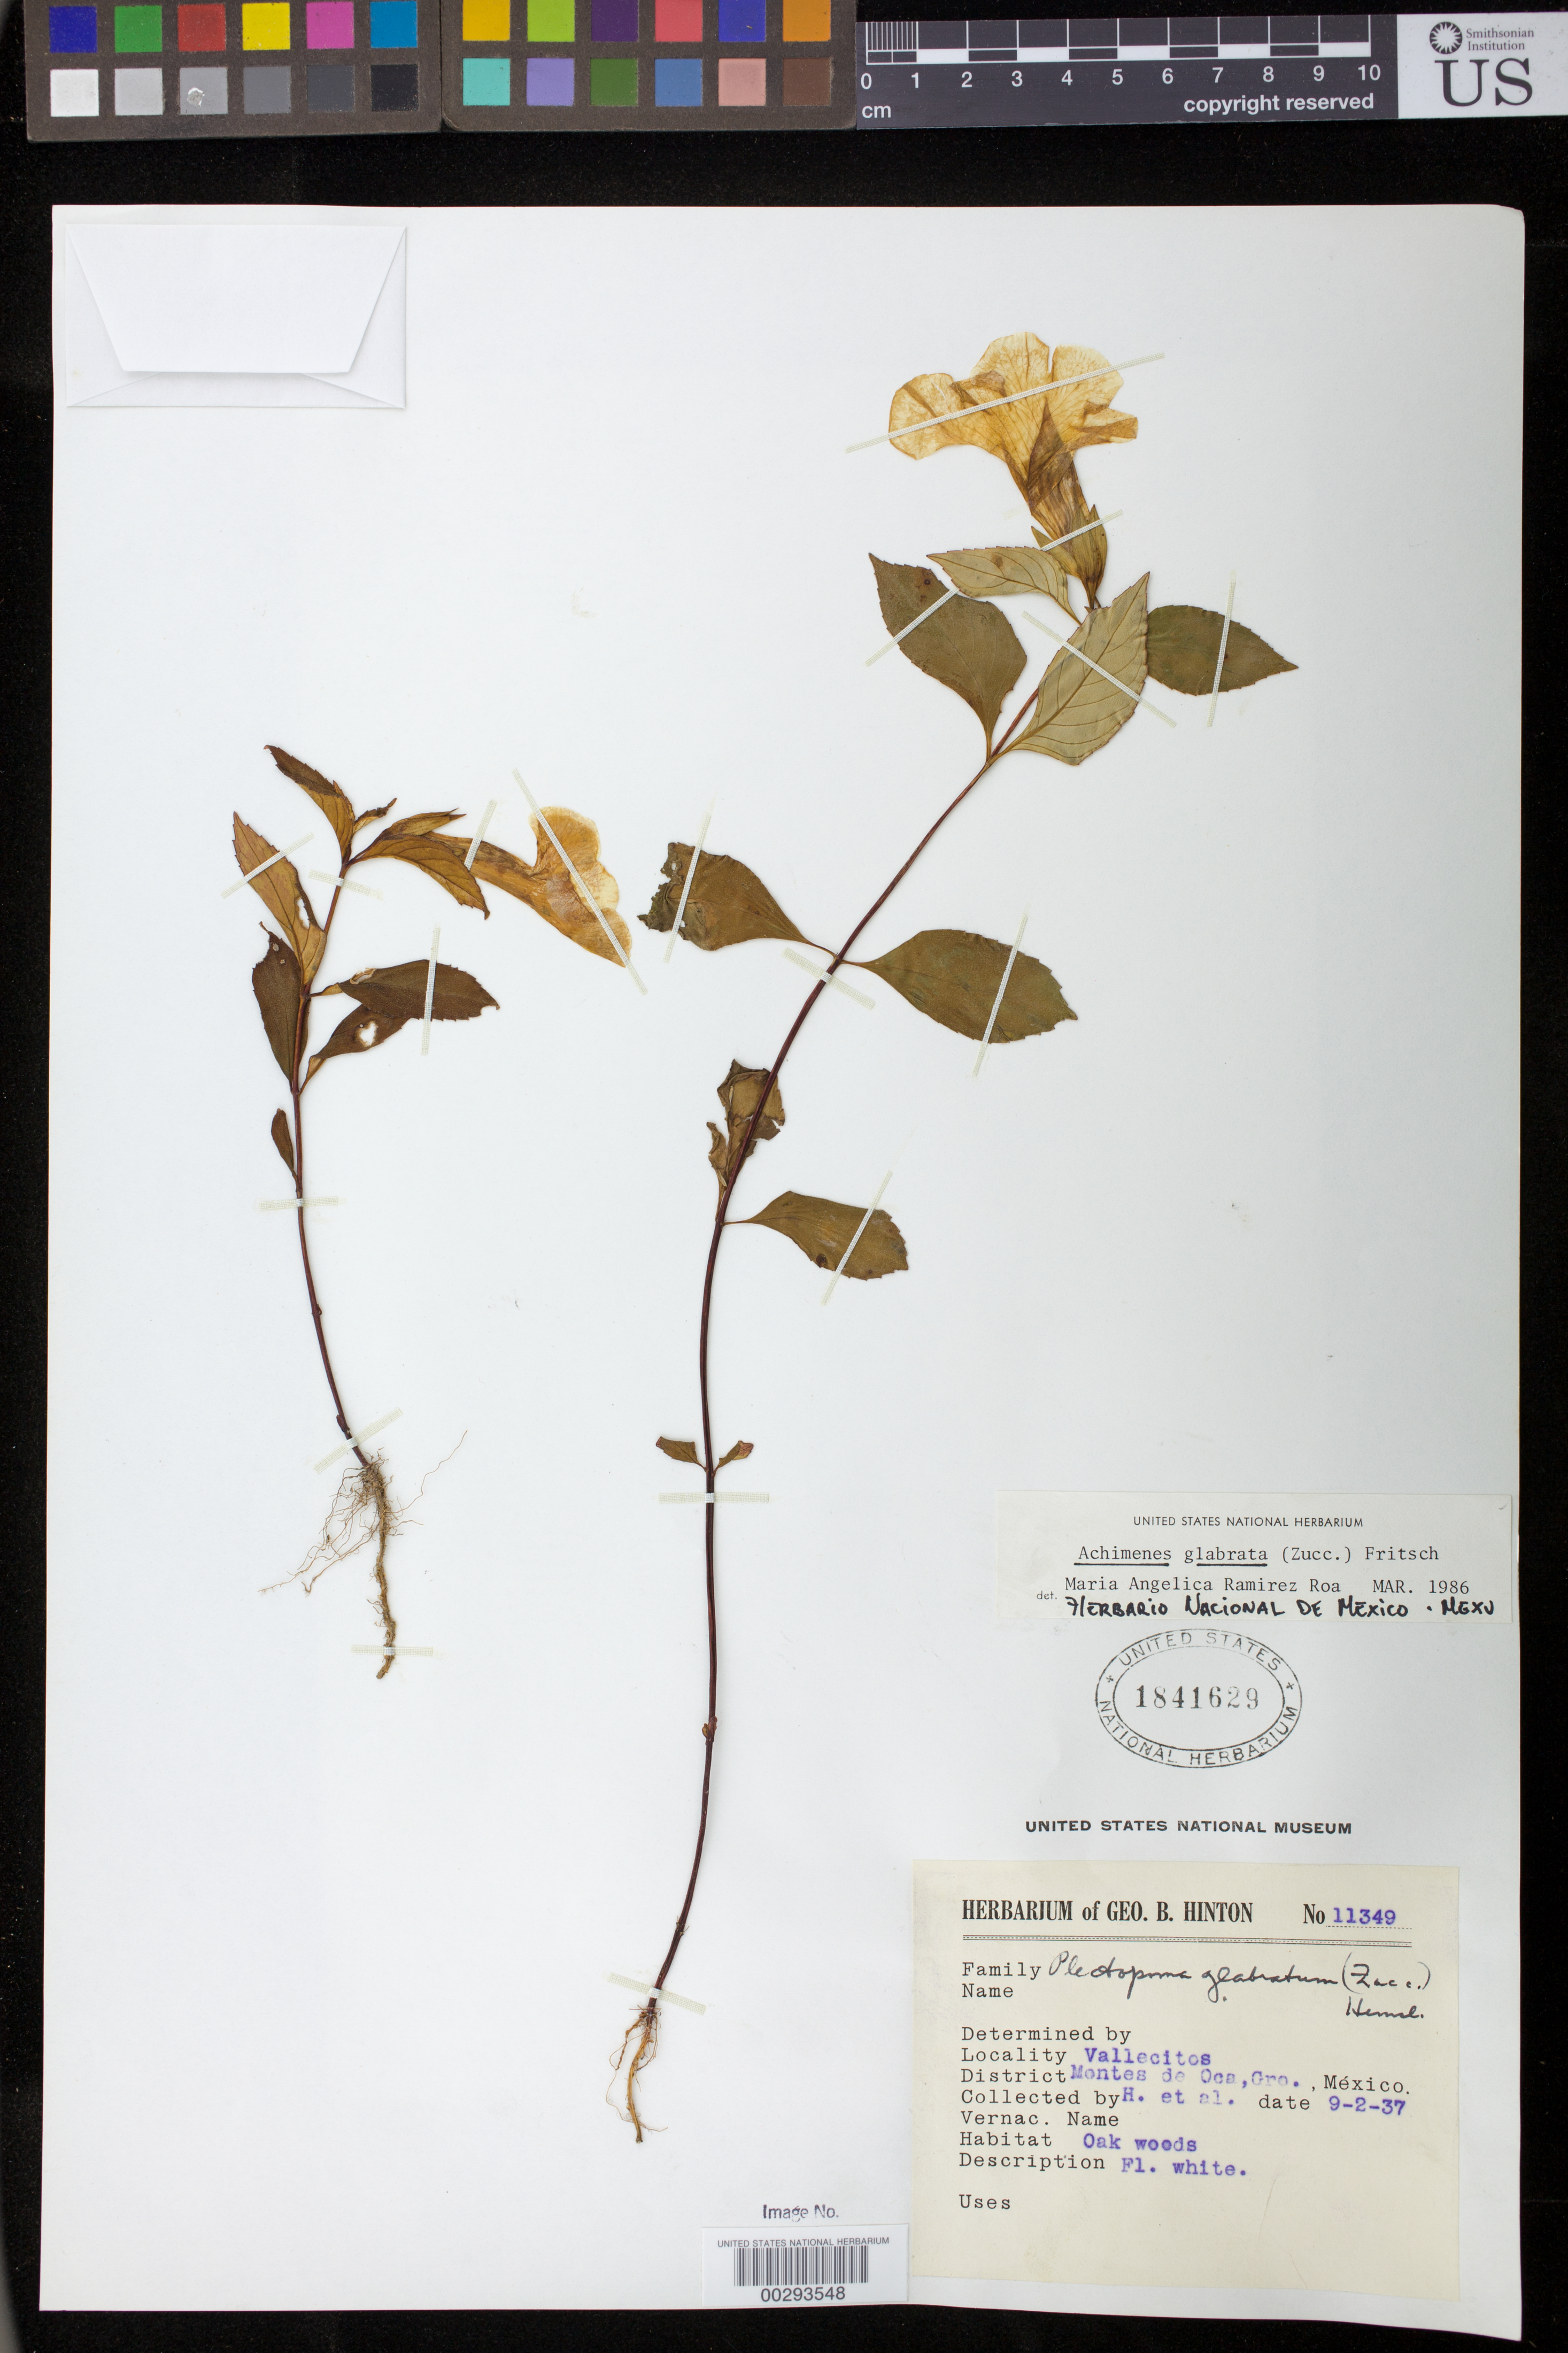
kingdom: Plantae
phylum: Tracheophyta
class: Magnoliopsida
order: Lamiales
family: Gesneriaceae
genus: Achimenes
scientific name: Achimenes glabrata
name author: (Zucc.) Fritsch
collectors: G. B. Hinton & et al.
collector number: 11349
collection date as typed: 02 Sep 1937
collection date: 1937-09-02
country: Mexico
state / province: Guerrero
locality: Montes de Oca dist. Vallecitos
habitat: Oak woods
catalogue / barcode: US 1841629